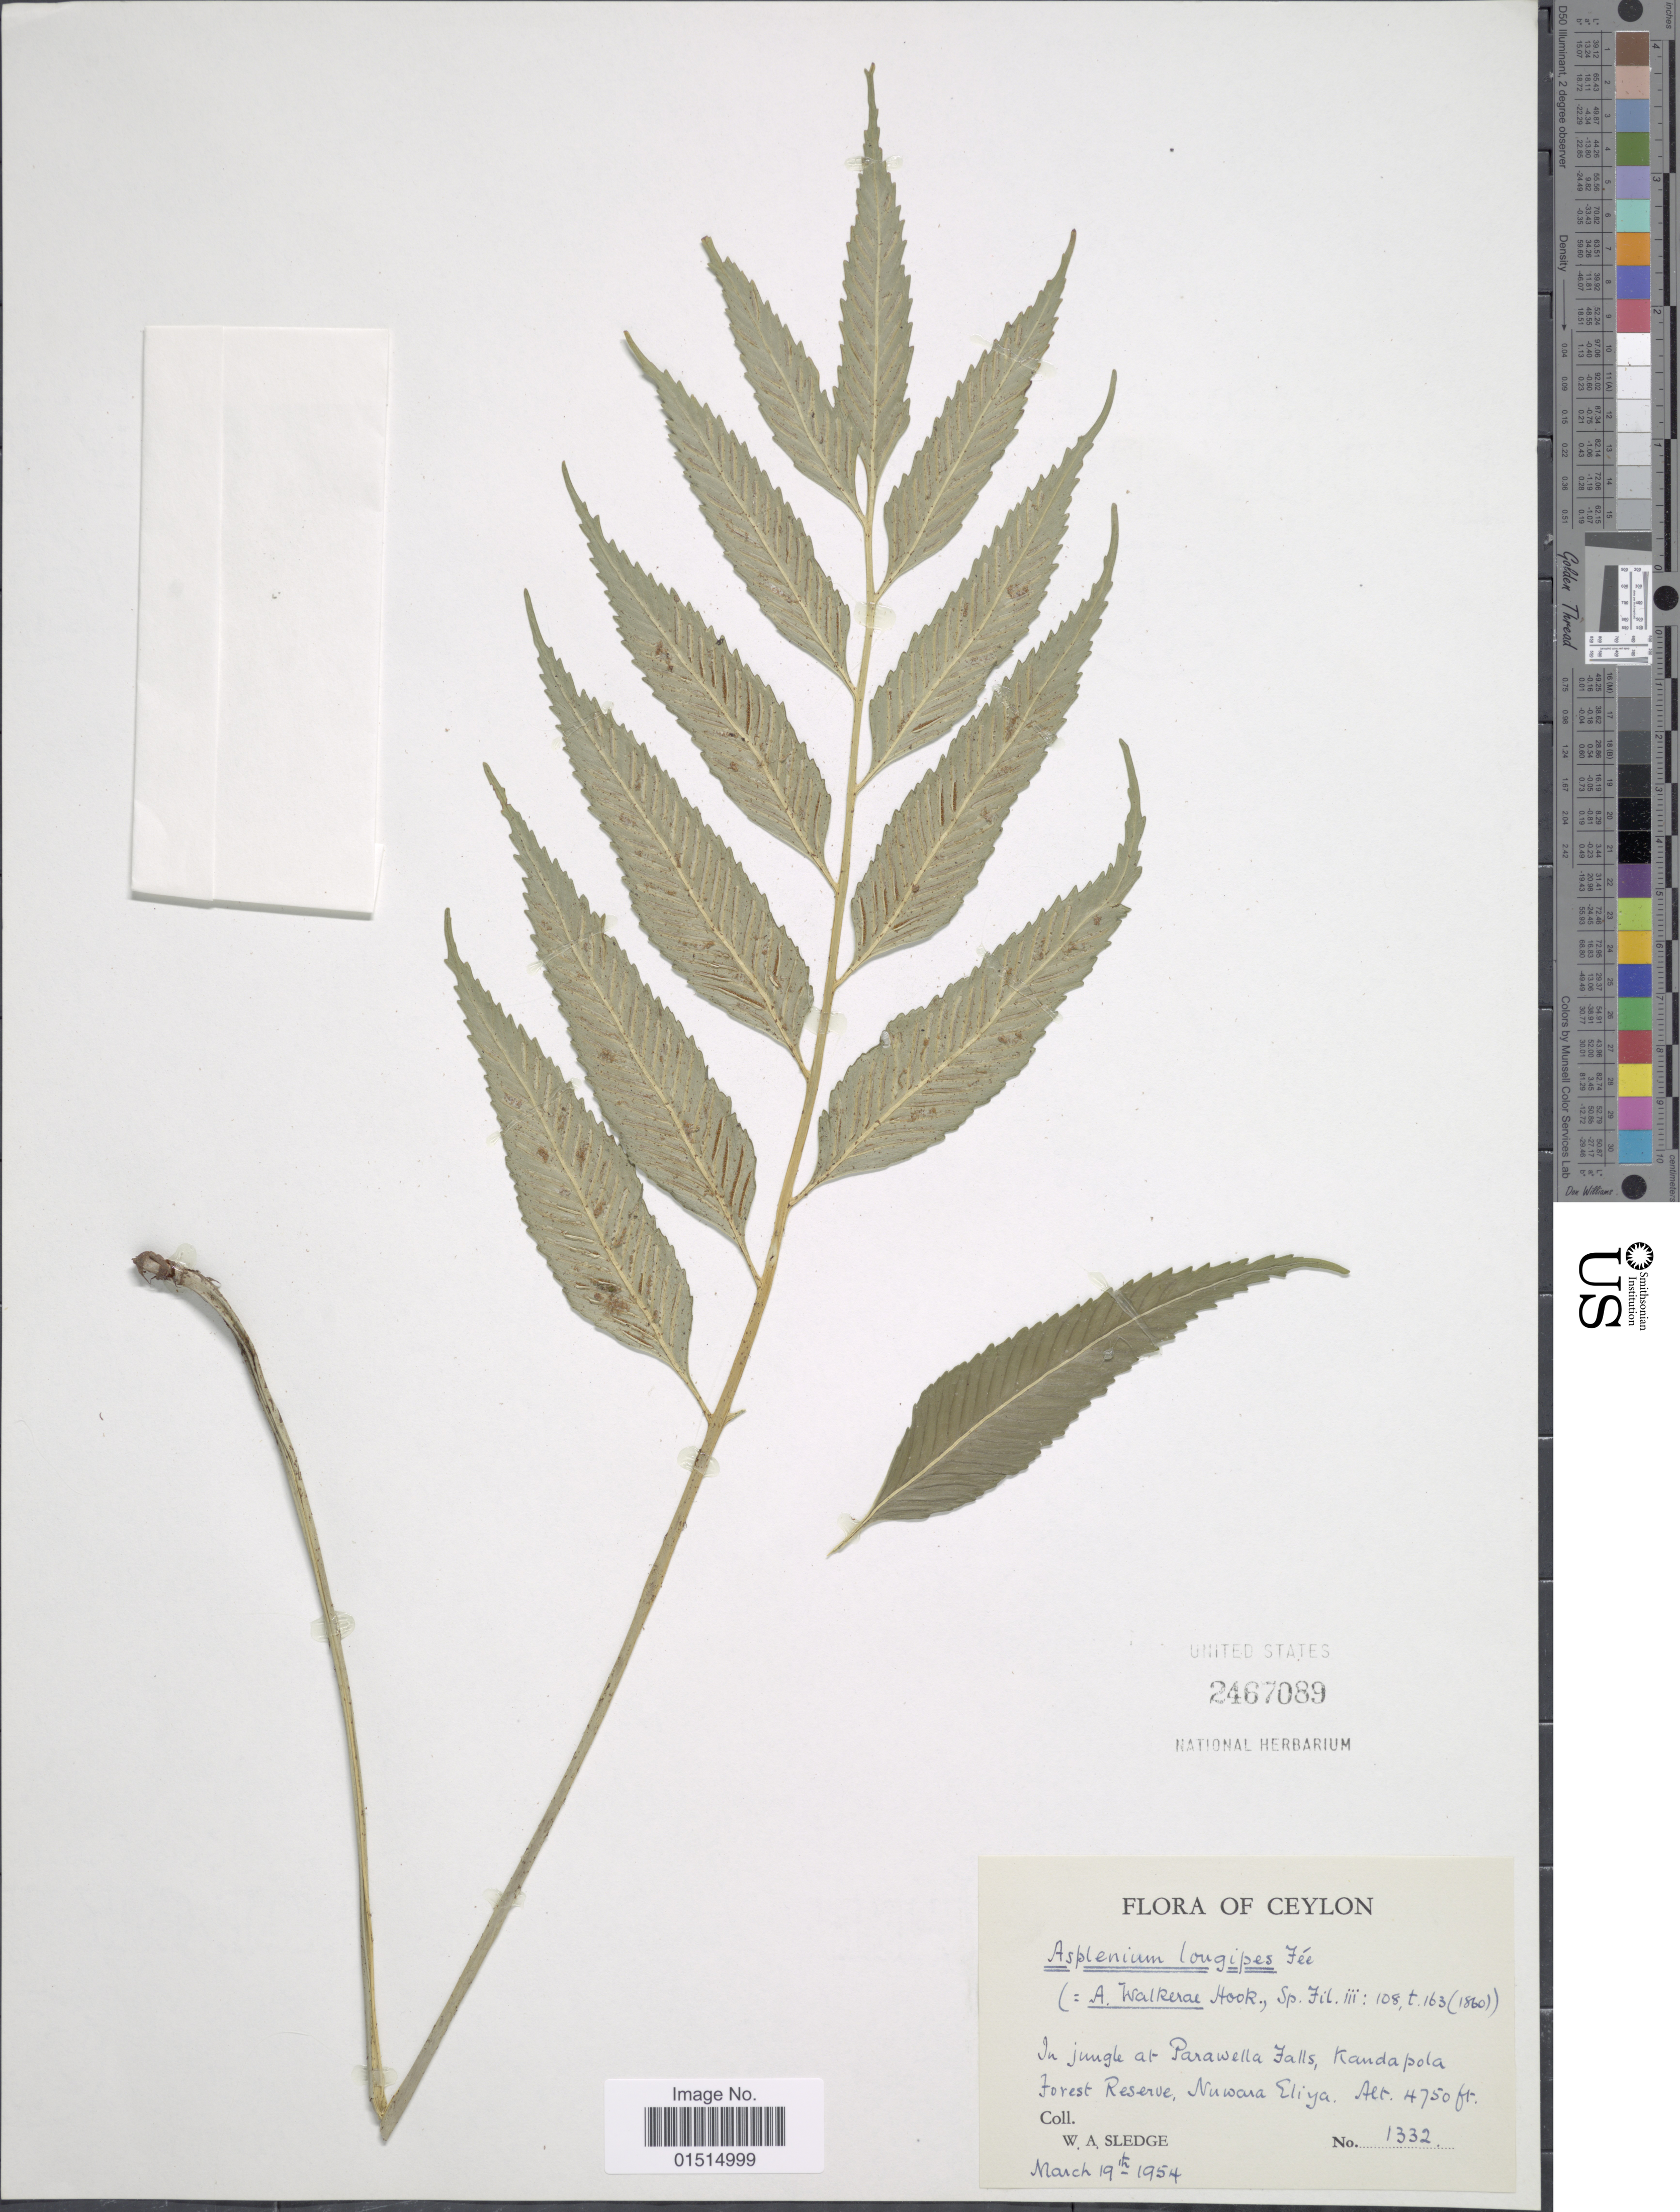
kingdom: Plantae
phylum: Tracheophyta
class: Polypodiopsida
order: Polypodiales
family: Aspleniaceae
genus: Asplenium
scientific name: Asplenium longipes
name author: Fée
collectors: W. A. Sledge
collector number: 1332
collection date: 1954-03-19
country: Sri Lanka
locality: Ceylon, In jungle at Parawella Falls, Kandapila Forest reserve, Nuwara Eliya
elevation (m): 1448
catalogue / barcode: US 2467089